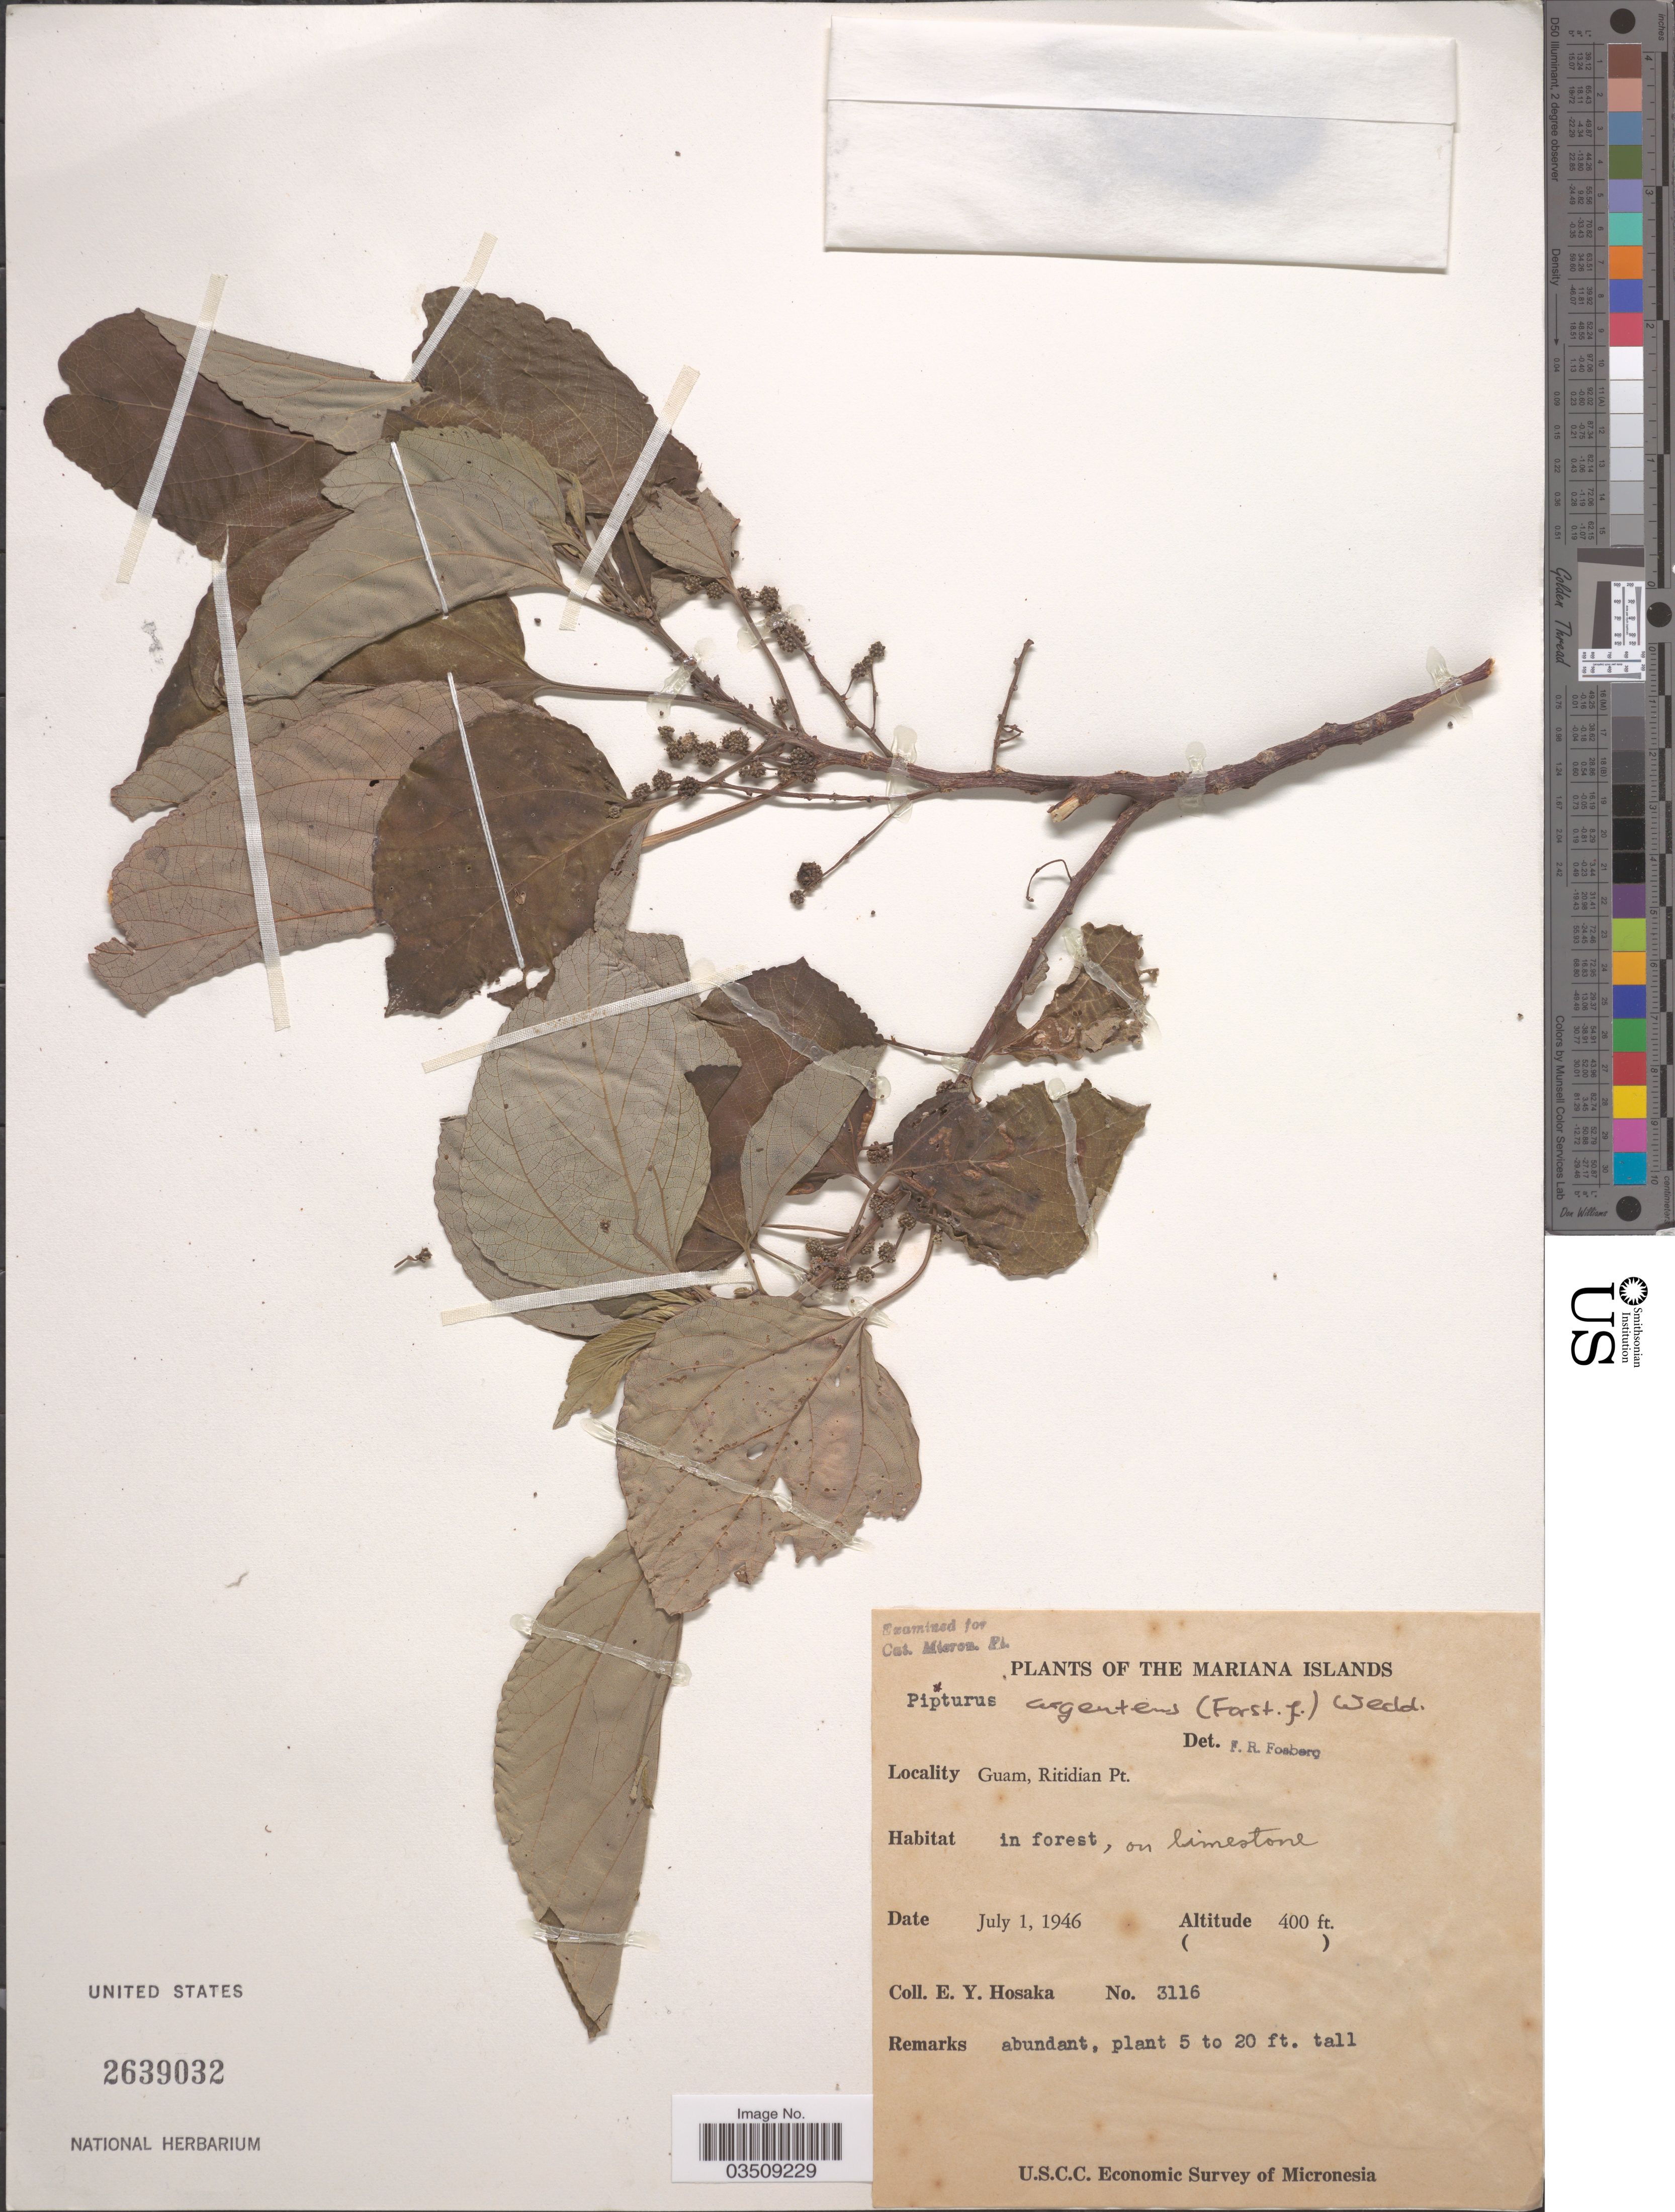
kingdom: Plantae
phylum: Tracheophyta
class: Magnoliopsida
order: Rosales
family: Urticaceae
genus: Pipturus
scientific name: Pipturus argenteus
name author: (G. Forst.) Wedd.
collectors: E. Y. Hosaka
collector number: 3116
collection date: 1946-07-01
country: Guam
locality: Mariana Islands. Ritidian Pt.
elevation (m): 122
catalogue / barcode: US 2639032